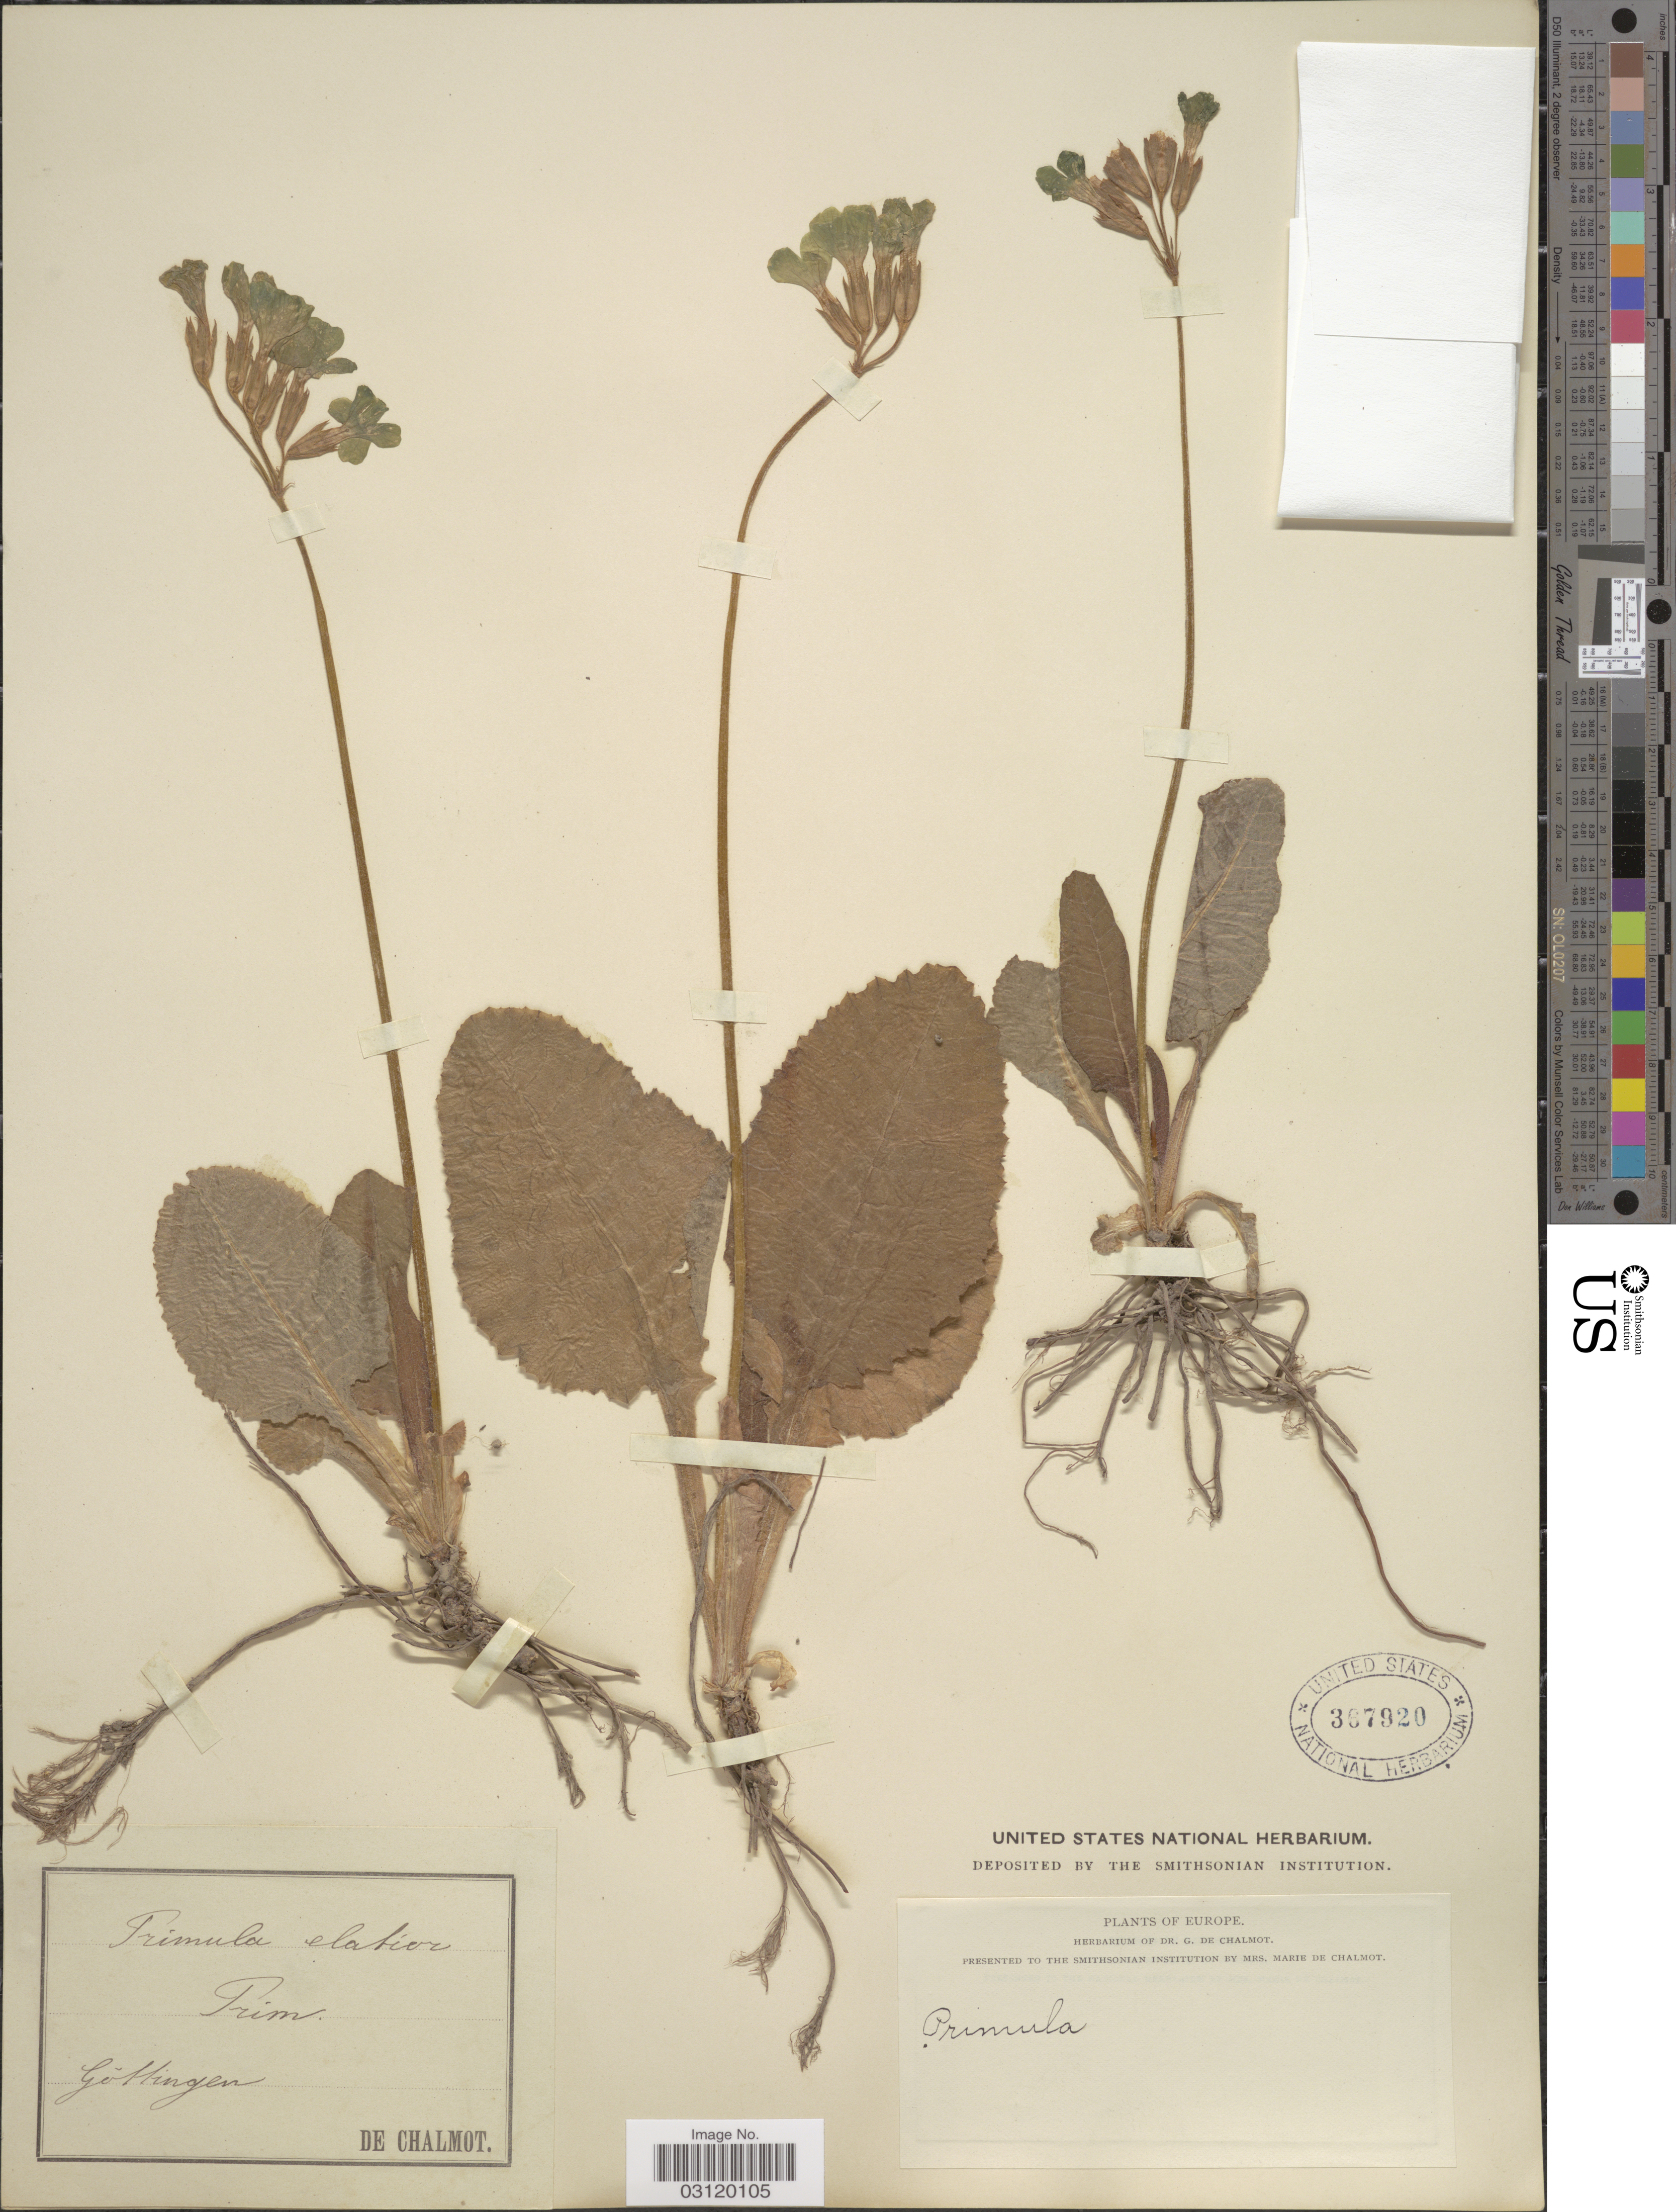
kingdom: Plantae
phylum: Tracheophyta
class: Magnoliopsida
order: Ericales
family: Primulaceae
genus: Primula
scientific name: Primula elatior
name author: (L.) Hill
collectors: G. de Chalmot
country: Germany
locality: Góttingen. Europe.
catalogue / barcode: US 367920